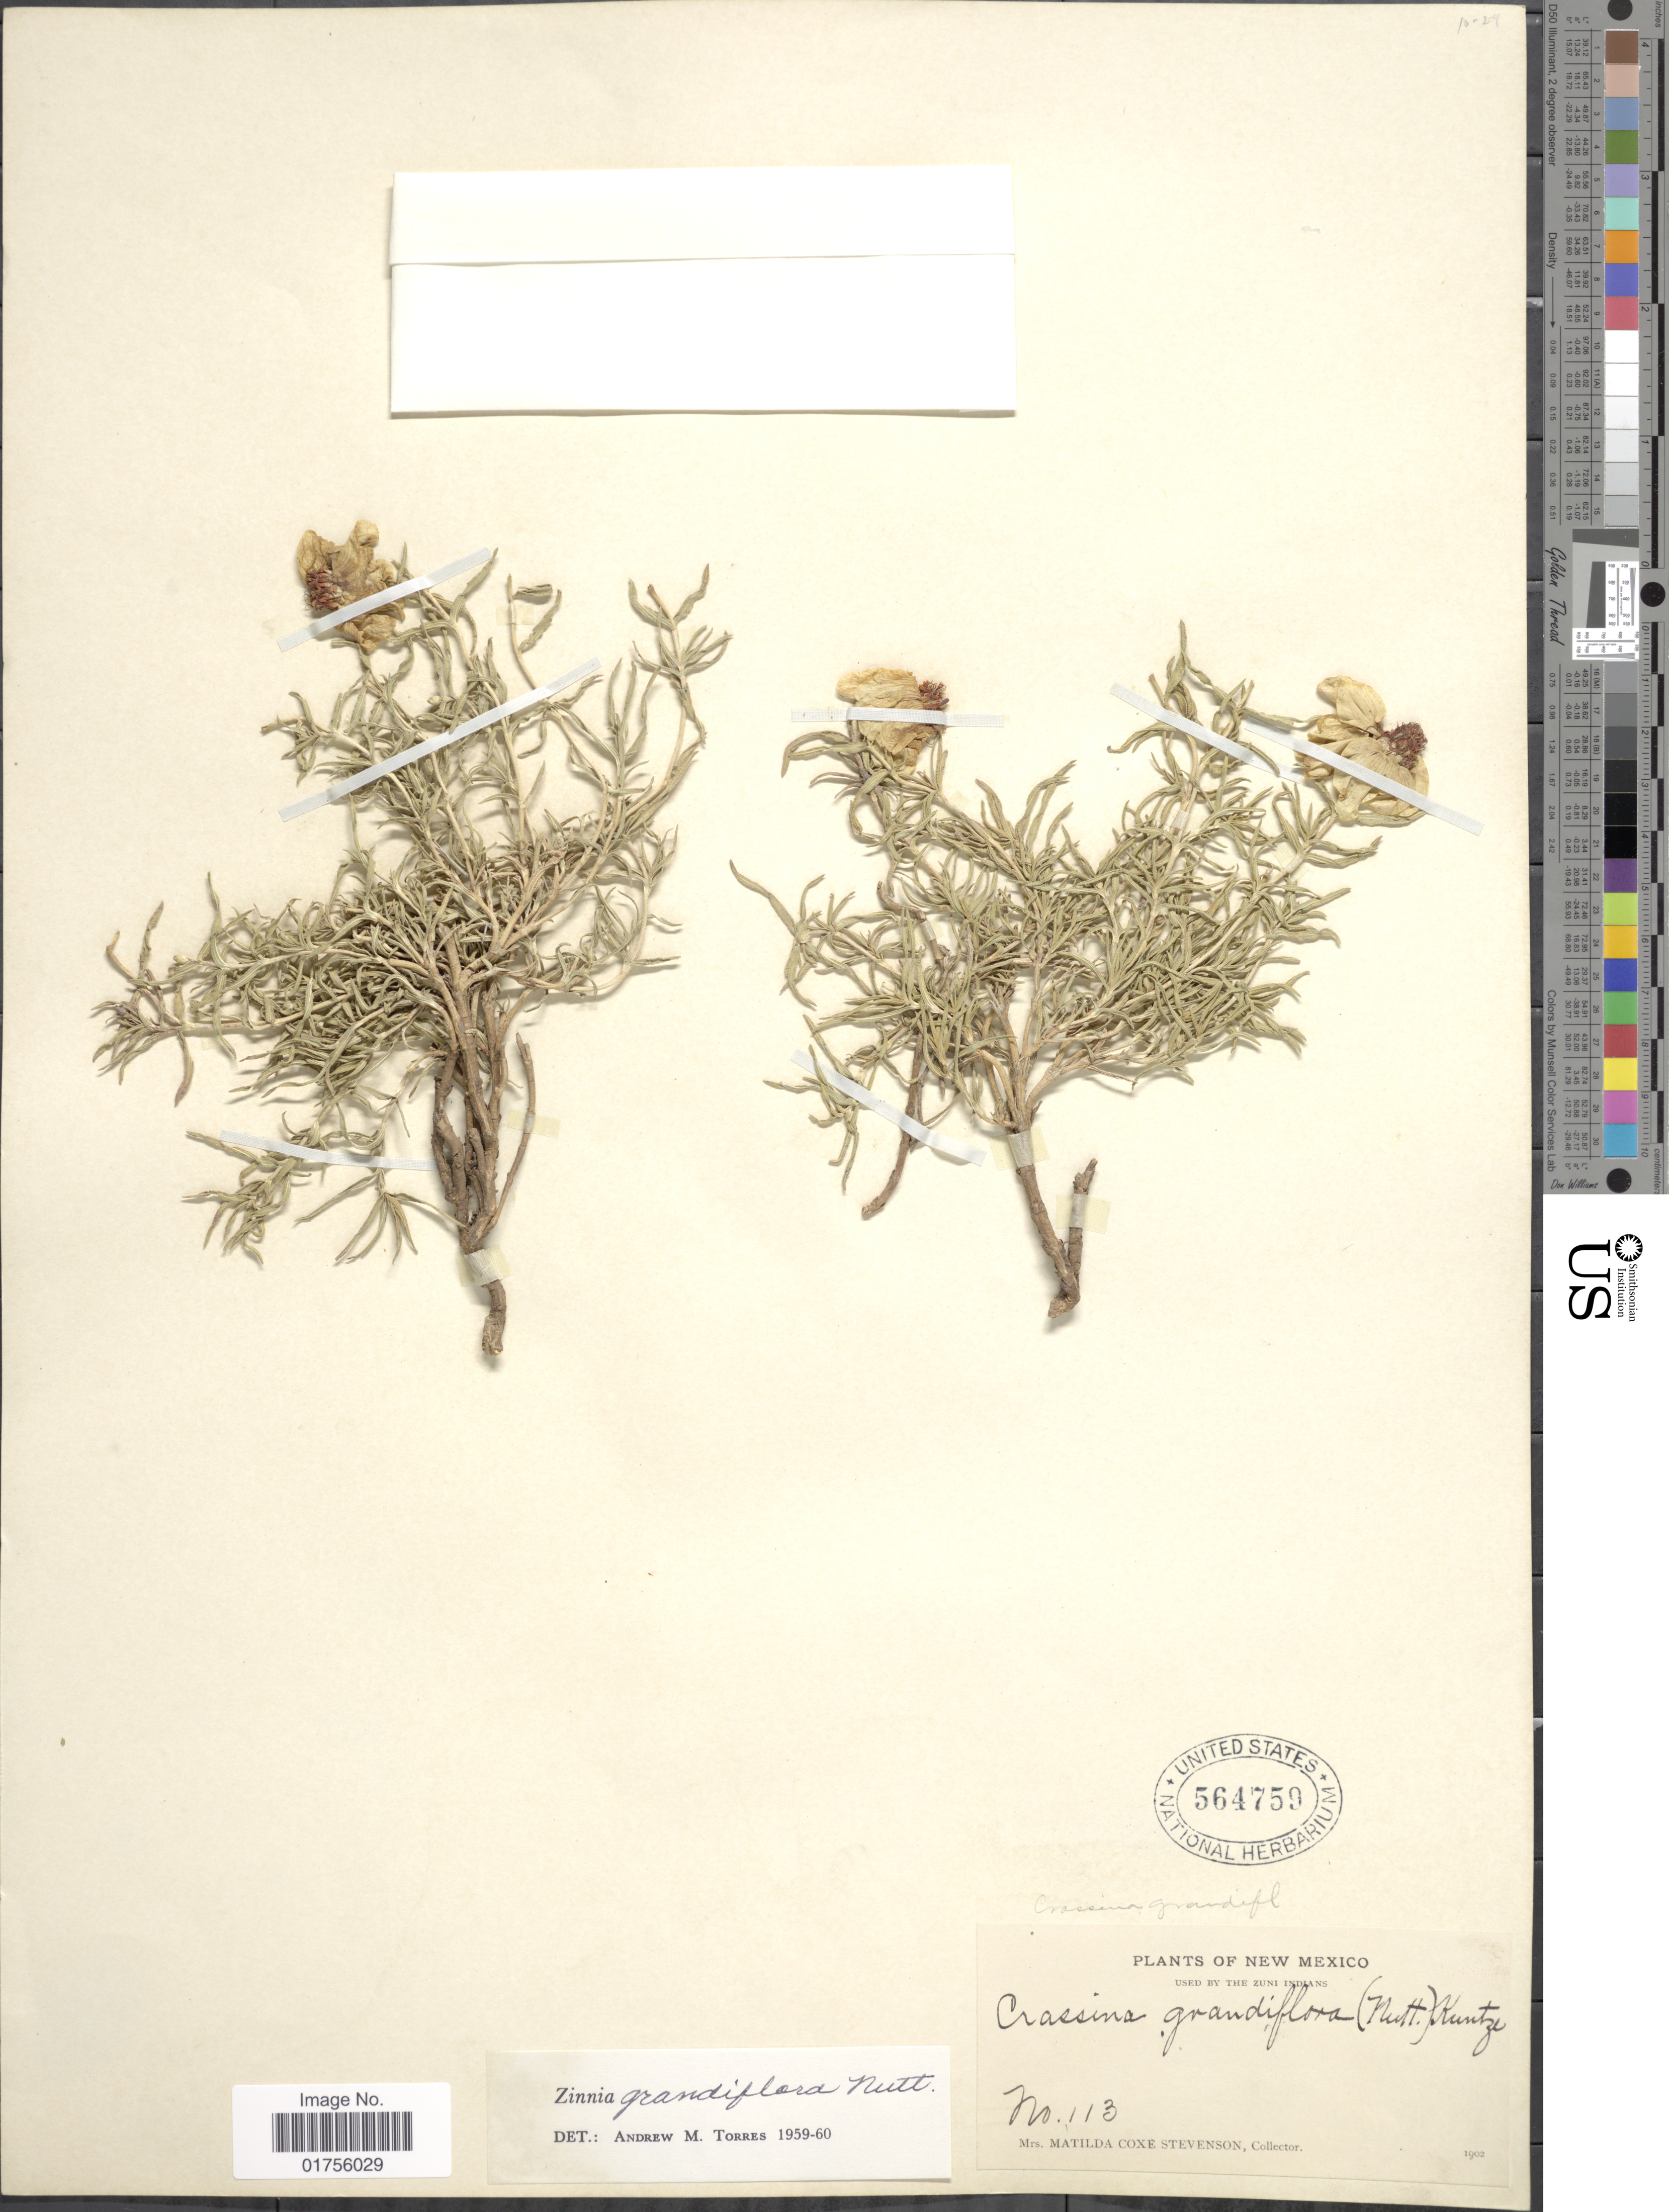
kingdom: Plantae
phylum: Tracheophyta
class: Magnoliopsida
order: Asterales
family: Asteraceae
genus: Zinnia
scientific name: Zinnia grandiflora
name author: Nutt.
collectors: M. Stevenson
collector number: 113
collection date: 1902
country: United States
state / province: New Mexico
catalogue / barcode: US 564759